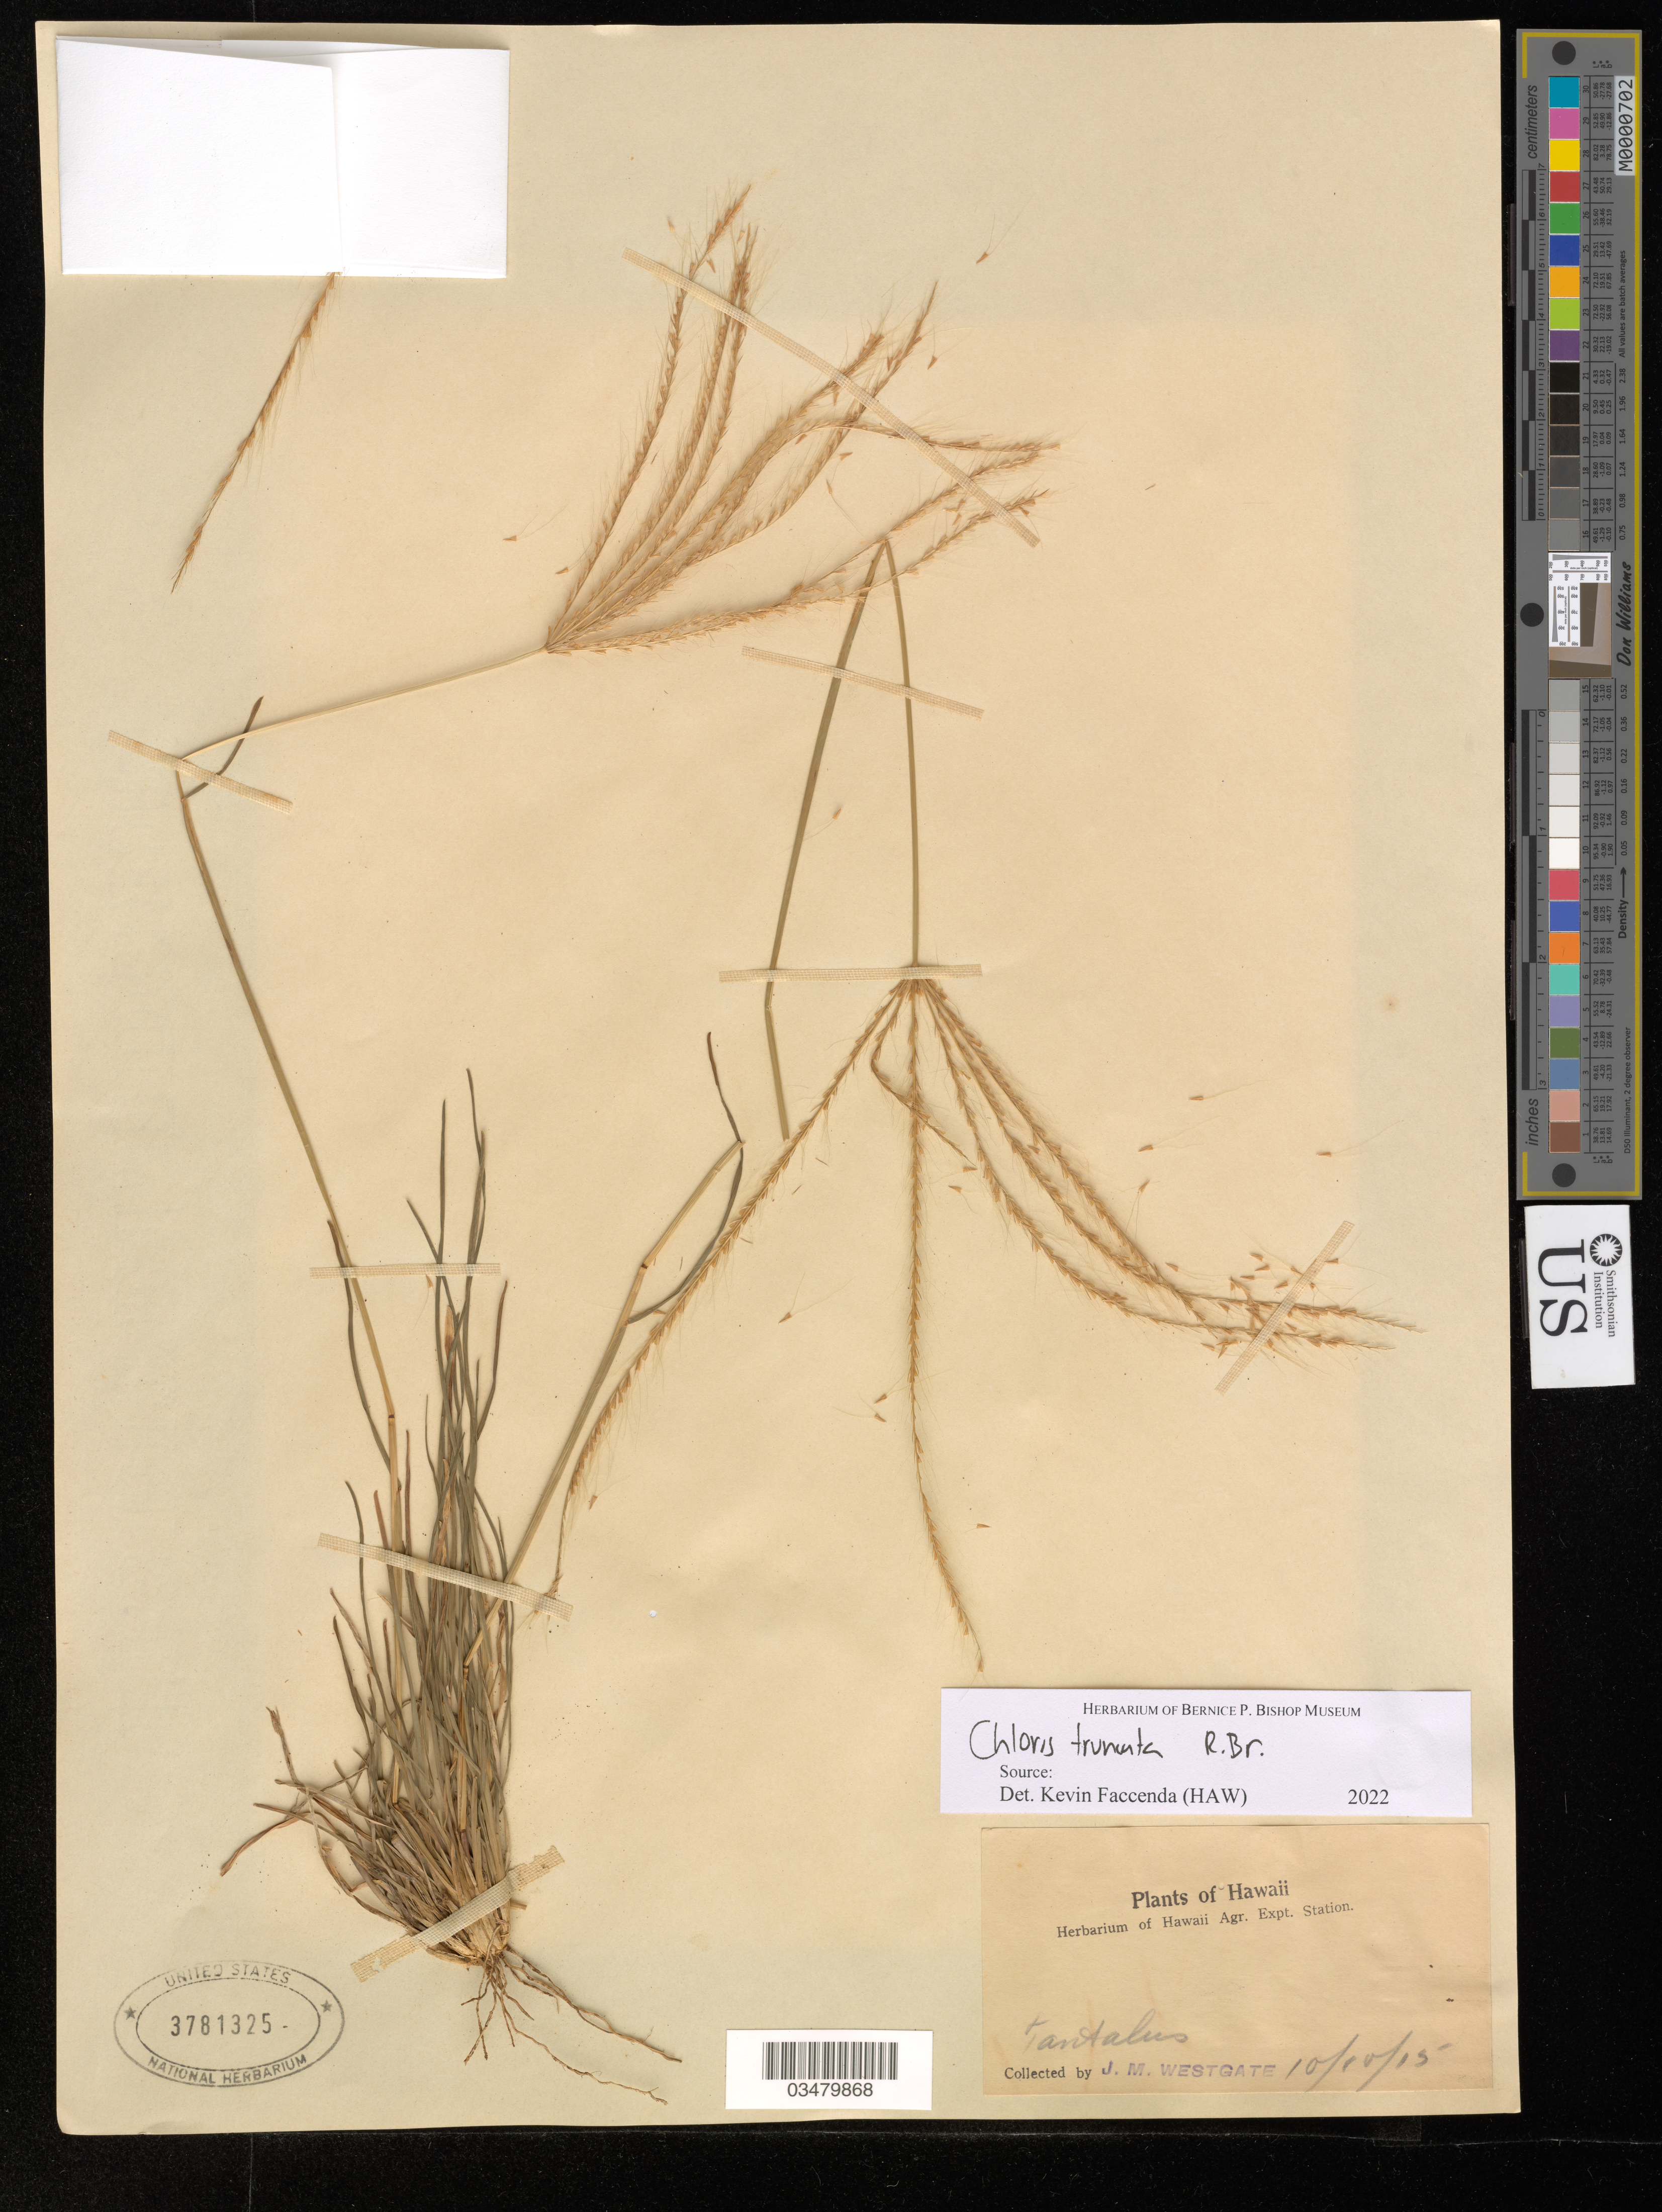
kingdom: Plantae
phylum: Tracheophyta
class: Liliopsida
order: Poales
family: Poaceae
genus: Chloris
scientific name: Chloris truncata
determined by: Faccenda, K.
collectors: J. Westgate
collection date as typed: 10/10/15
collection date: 1915-10-10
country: United States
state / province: Hawaii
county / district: Honolulu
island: Oahu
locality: Tantalus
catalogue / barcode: US 3781325